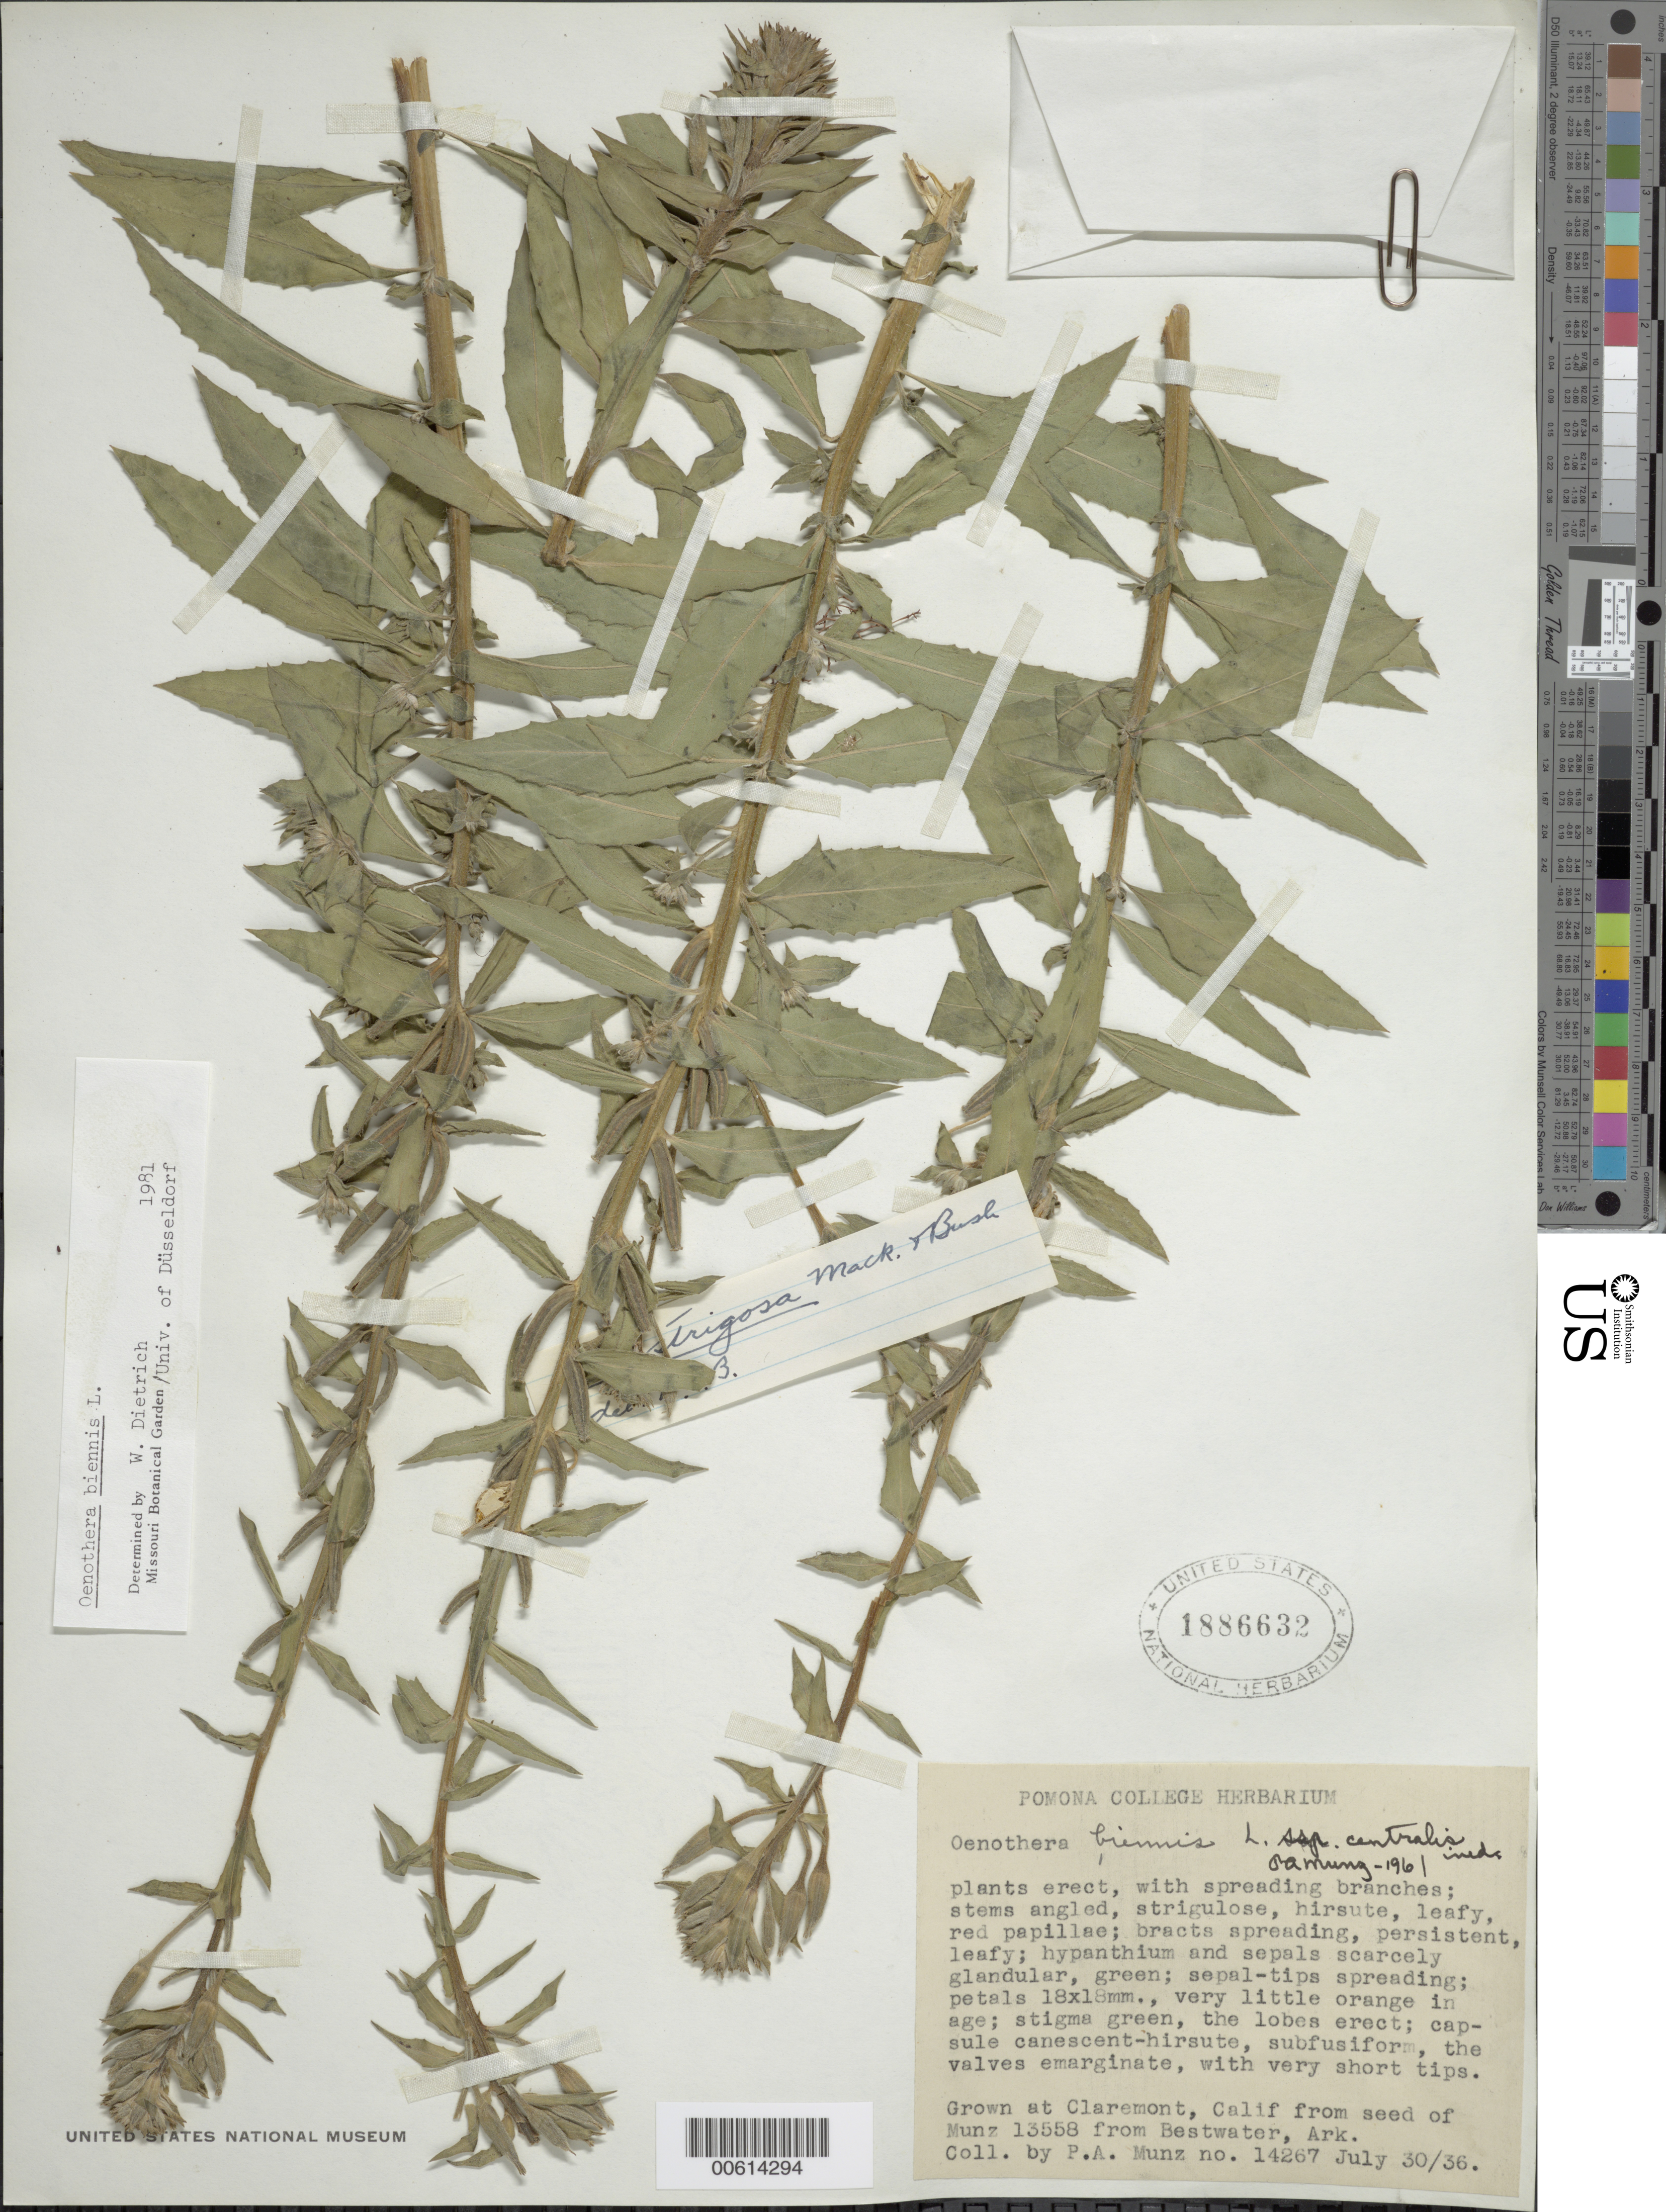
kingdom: Plantae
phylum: Tracheophyta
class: Magnoliopsida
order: Myrtales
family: Onagraceae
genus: Oenothera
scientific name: Oenothera biennis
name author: L.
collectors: P. A. Munz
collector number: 14267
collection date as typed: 30 Jul 1936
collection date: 1936-07-30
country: United States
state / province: California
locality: Pomona College, Claremont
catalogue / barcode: US 1886632